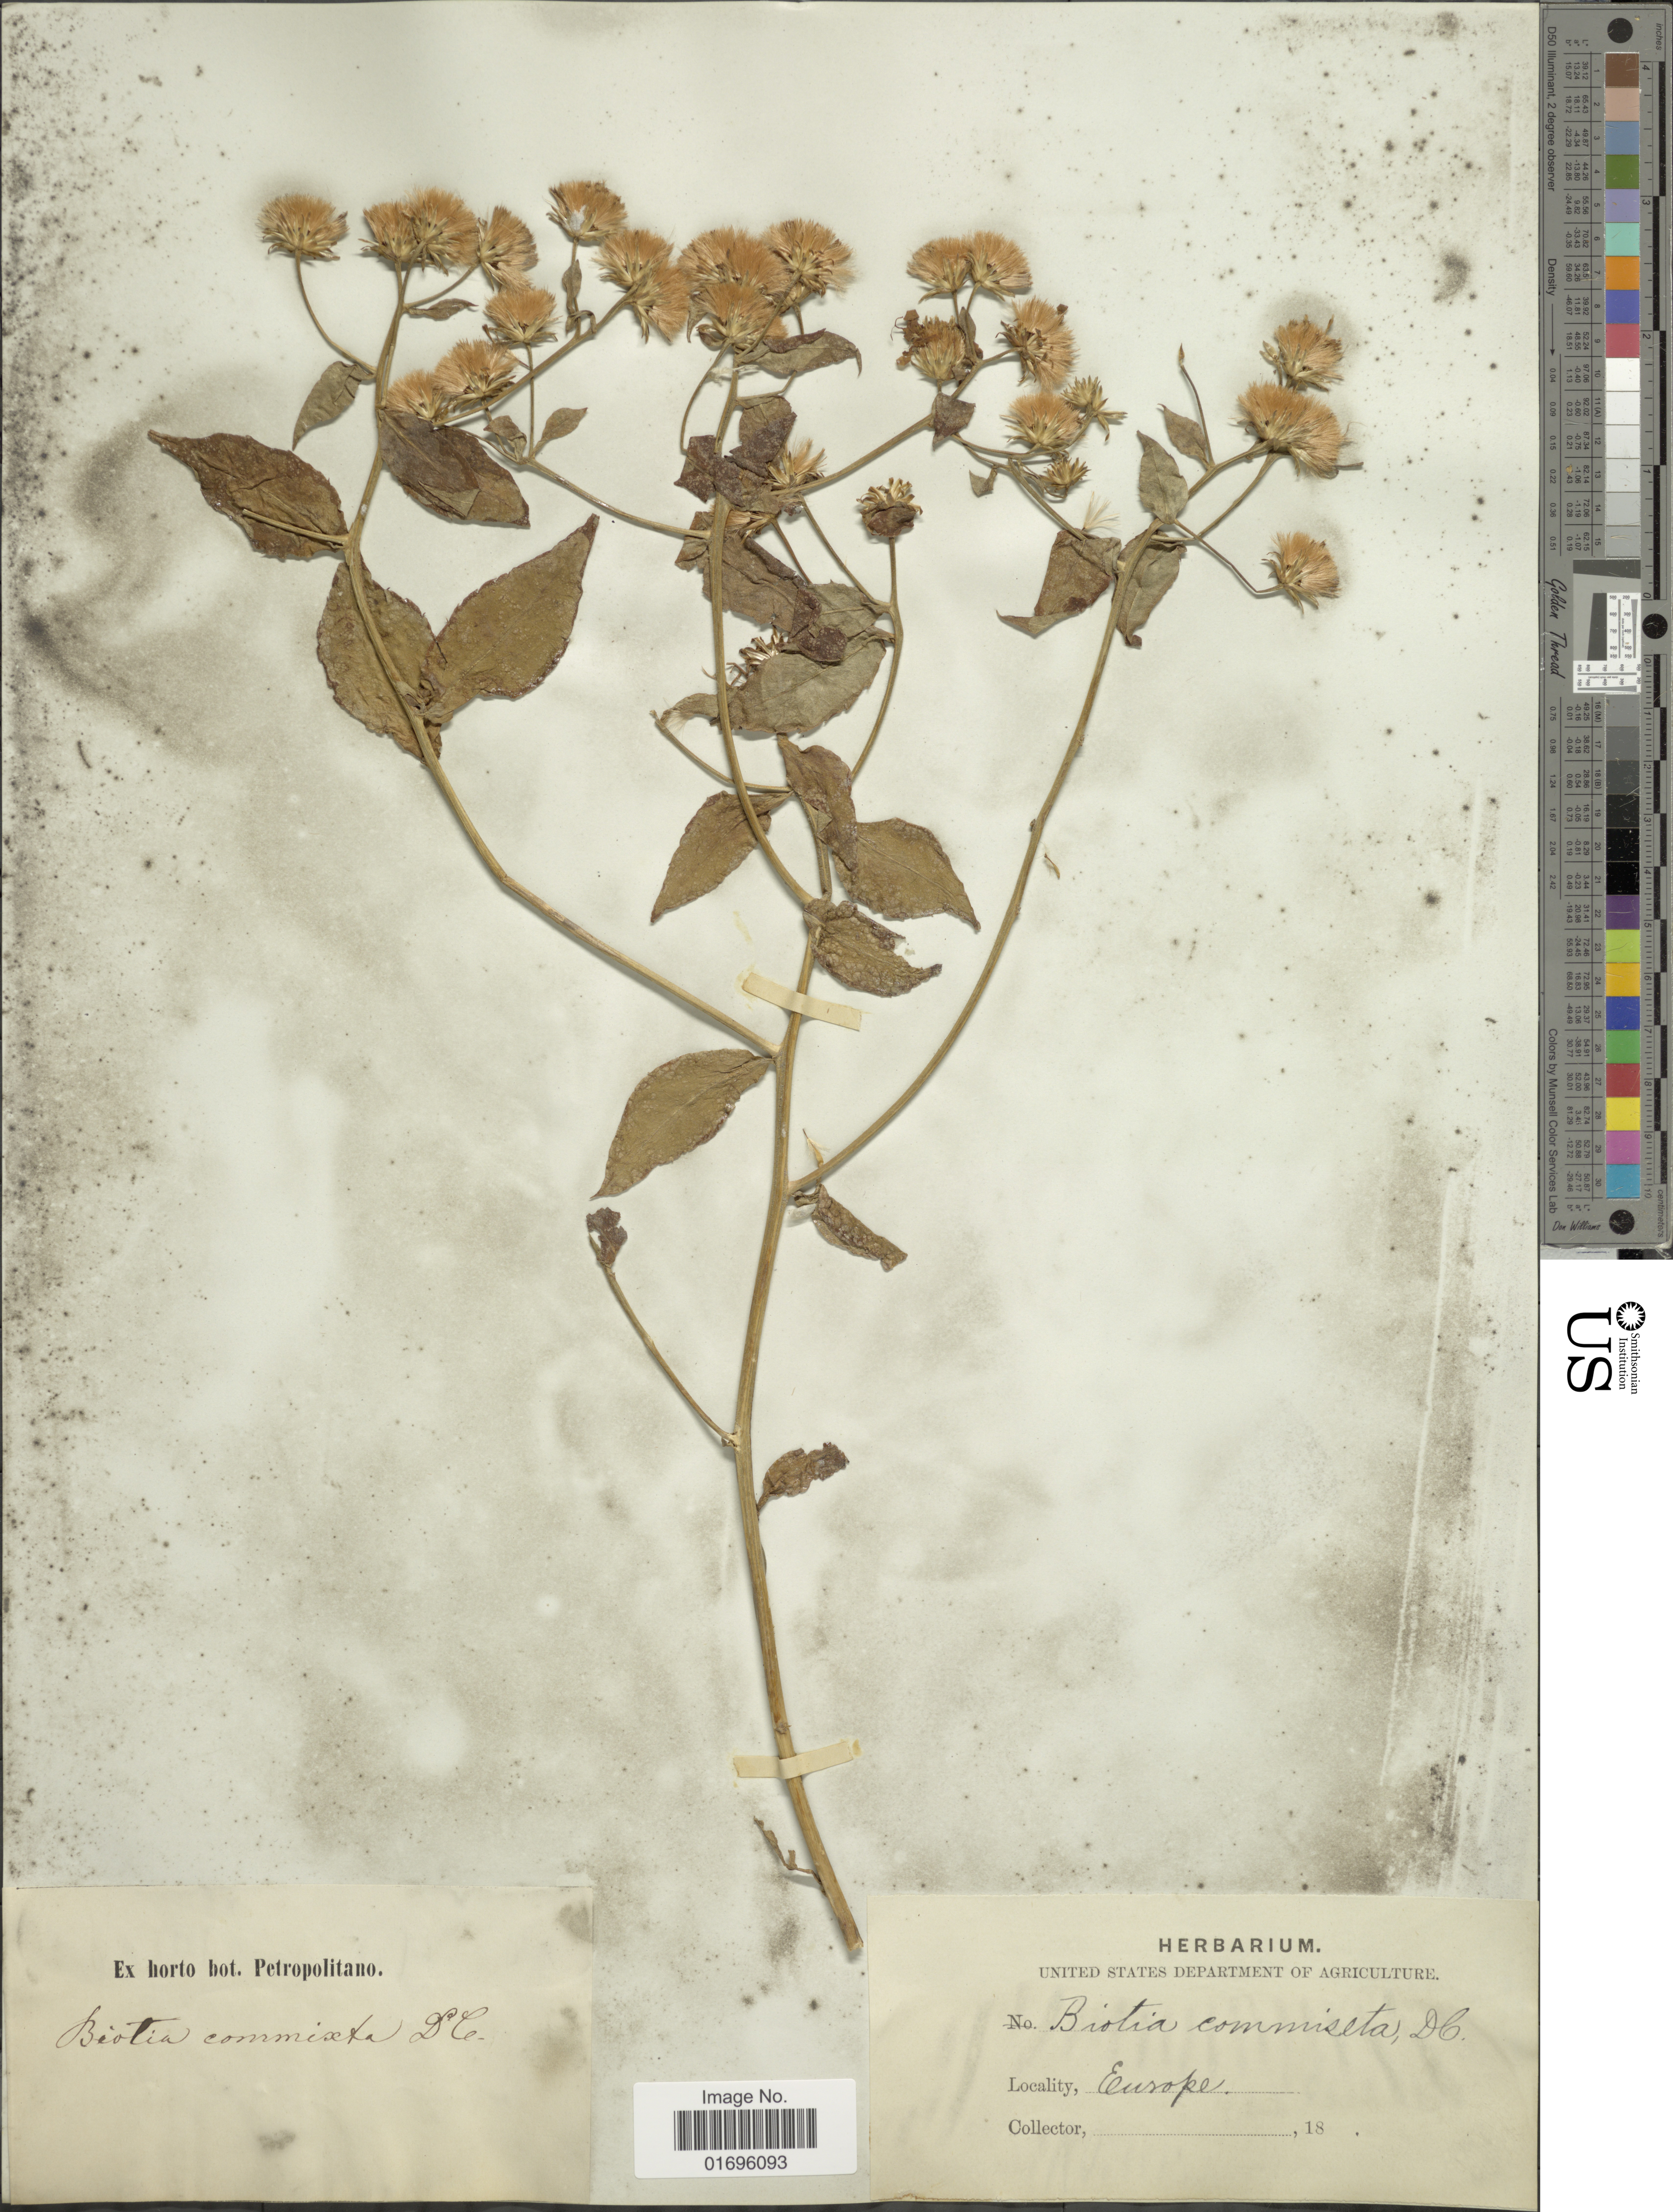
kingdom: Plantae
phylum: Tracheophyta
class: Magnoliopsida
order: Asterales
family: Asteraceae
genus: Aster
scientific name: Aster commixtus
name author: (Nees) Kuntze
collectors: ex Horto Bot. Petropolitano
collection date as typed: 18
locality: Europe